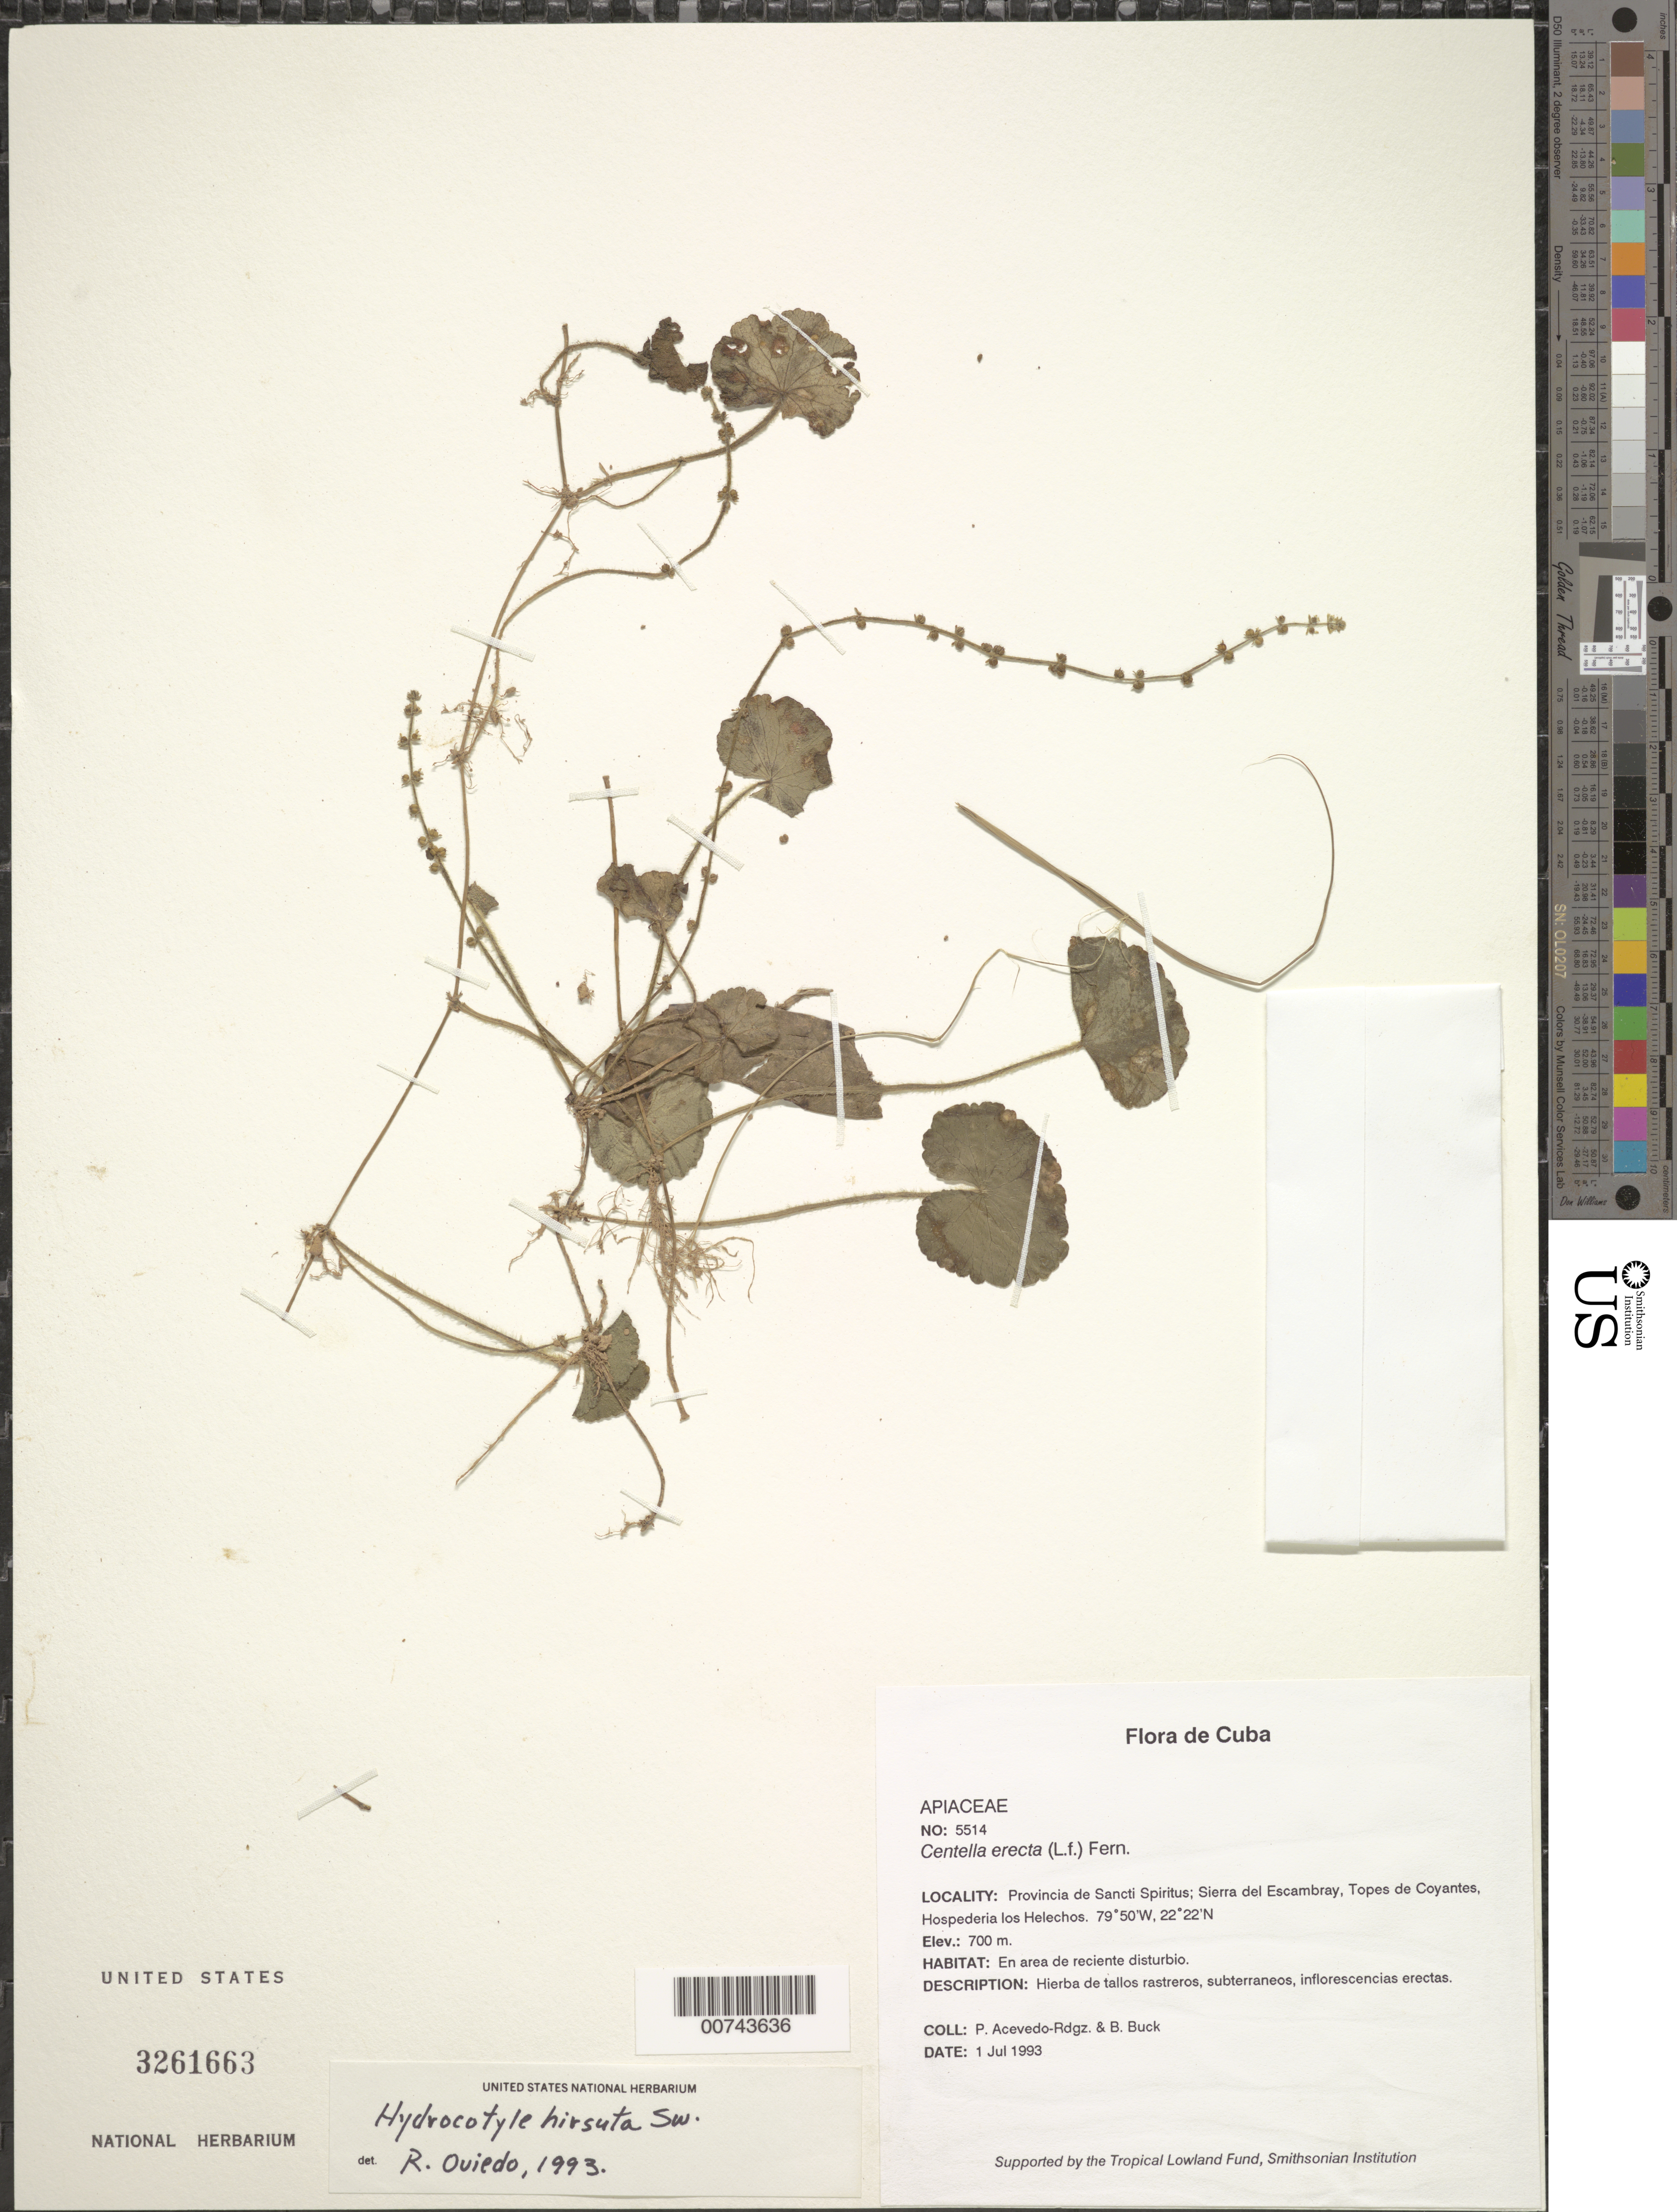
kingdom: Plantae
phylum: Tracheophyta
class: Magnoliopsida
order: Apiales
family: Araliaceae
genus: Hydrocotyle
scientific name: Hydrocotyle hirsuta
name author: Sw.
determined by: Oviedo, R.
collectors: P. Acevedo-Rodr. & B. Buck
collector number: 5514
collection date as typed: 01 Jul 1993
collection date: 1993-07-01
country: Cuba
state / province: Sancti Spiritus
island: Cuba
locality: Sierra del Escambray, Topes de Coyantes, Hospederia los Helechos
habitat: En area de reciente disturbio.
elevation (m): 700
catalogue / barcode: US 3261663